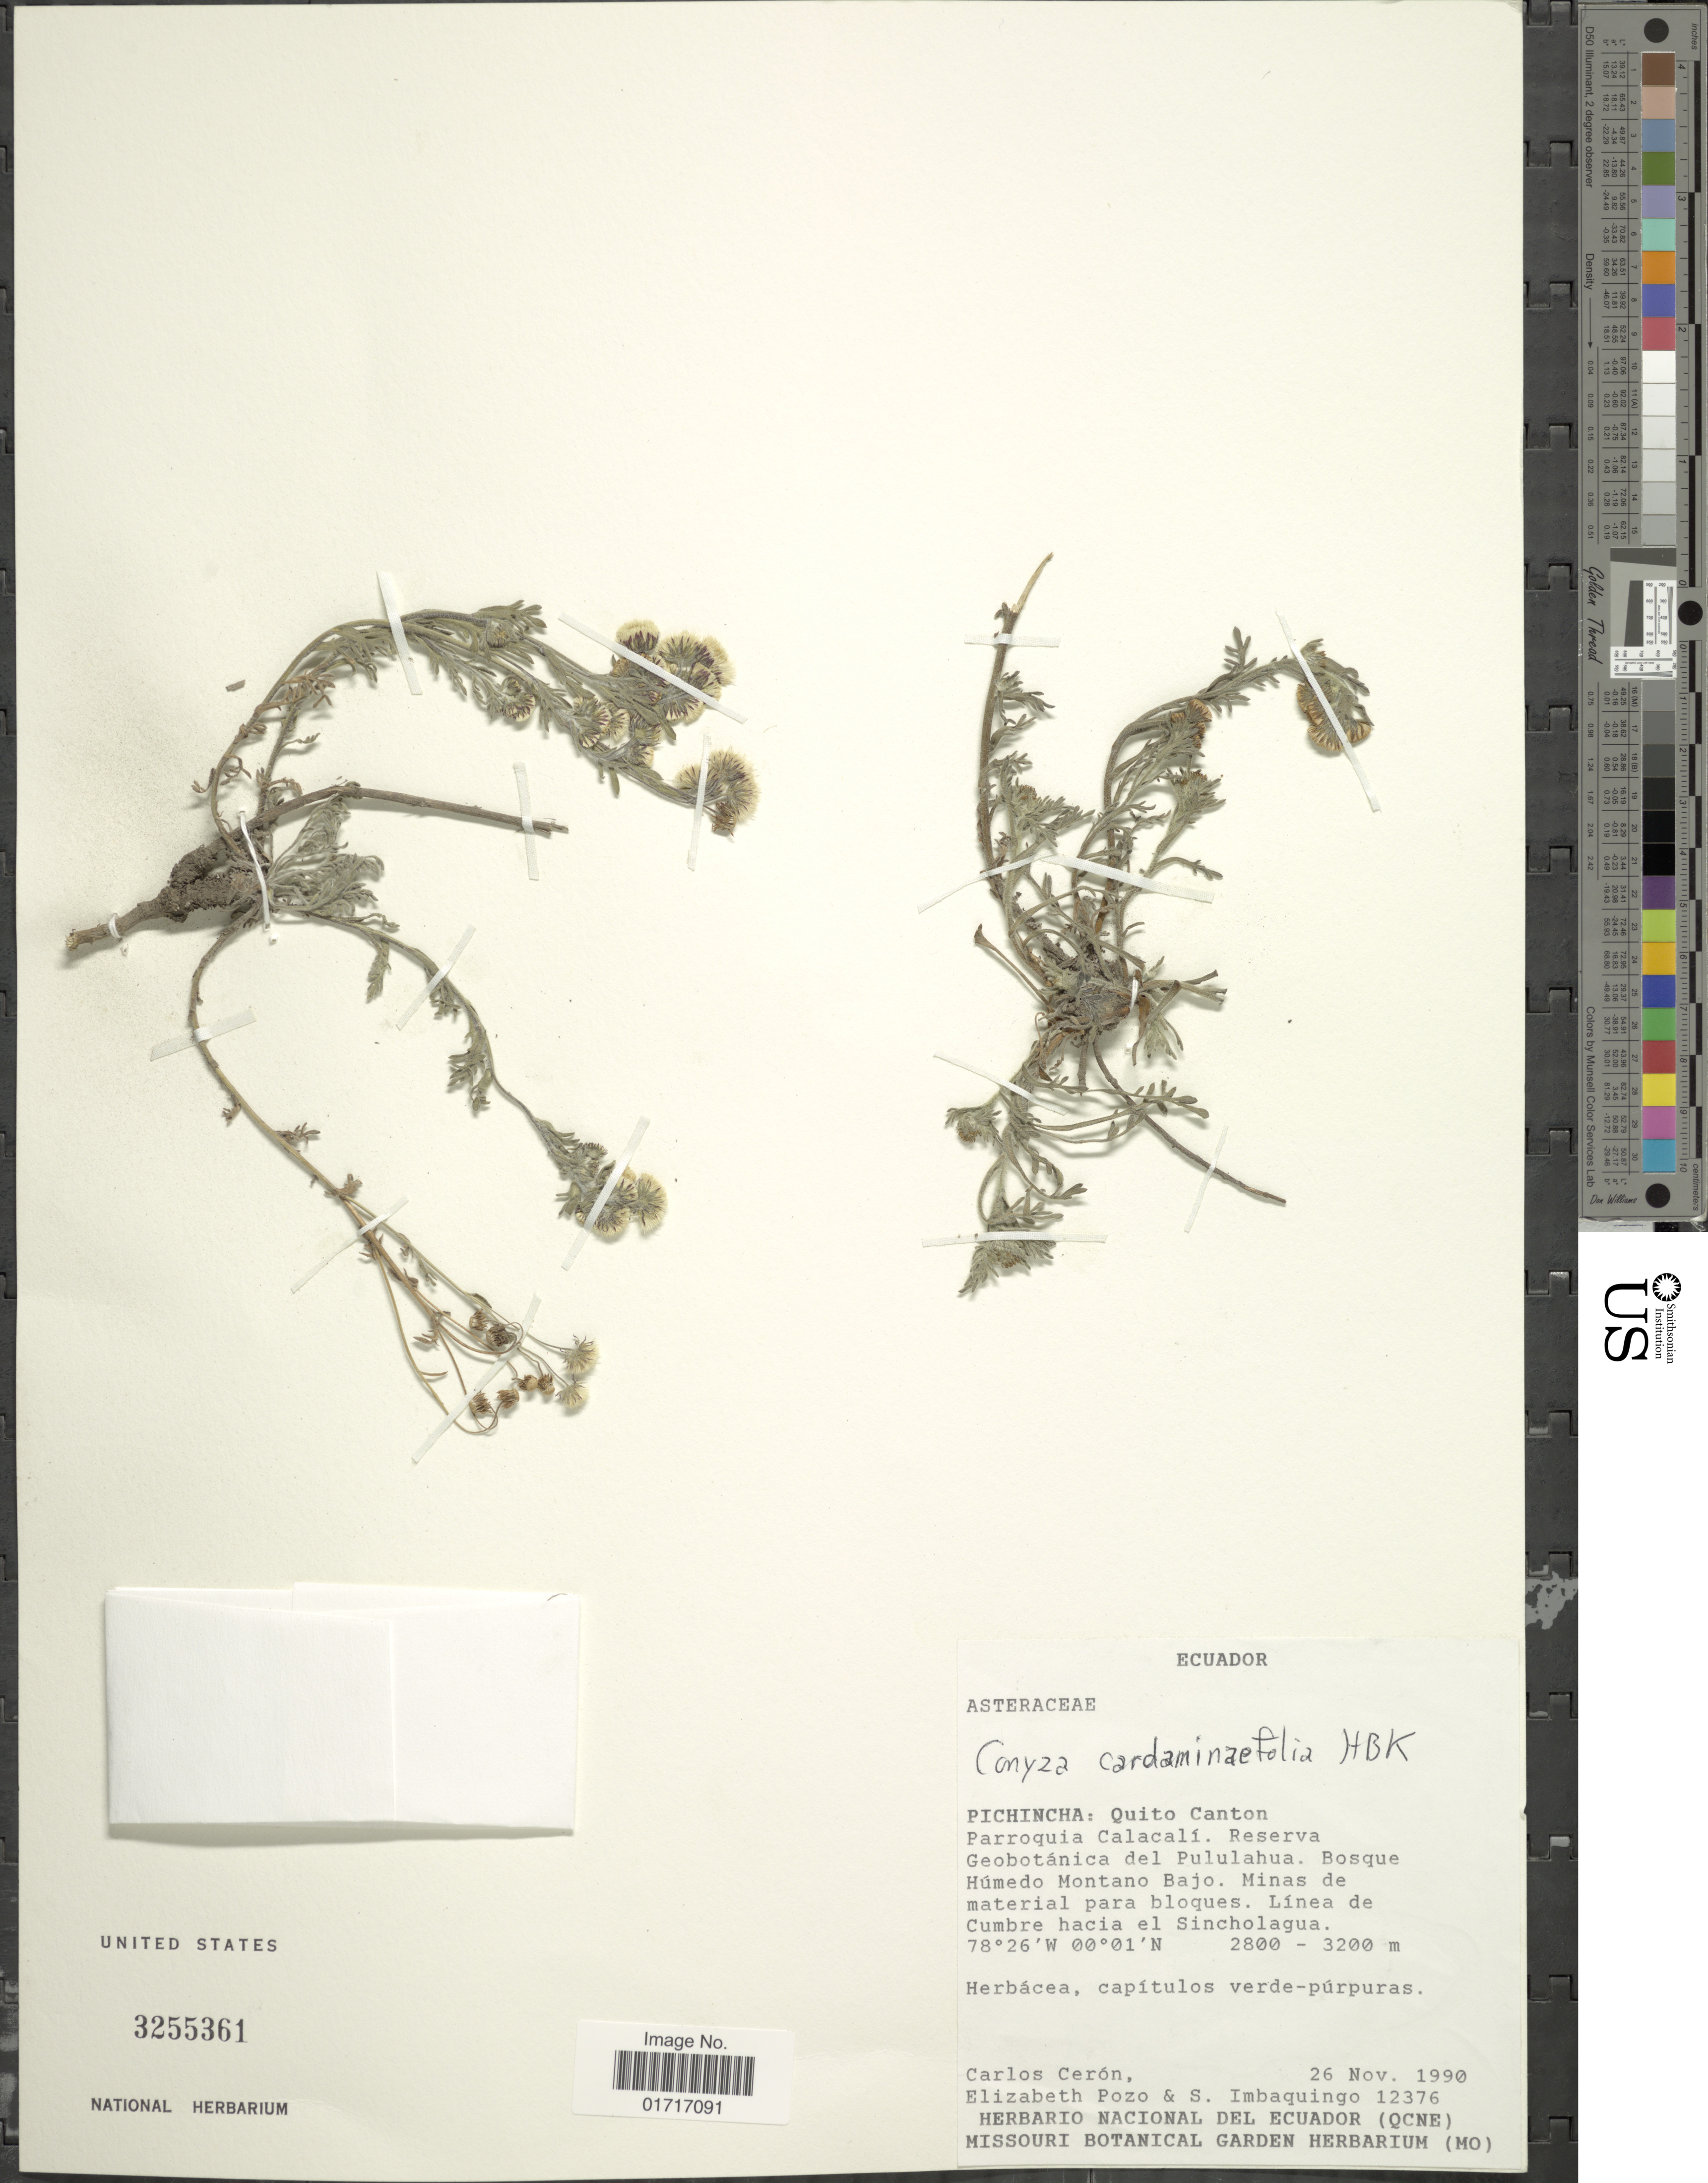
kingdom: Plantae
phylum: Tracheophyta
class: Magnoliopsida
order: Asterales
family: Asteraceae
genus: Conyza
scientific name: Conyza cardaminifolia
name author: Kunth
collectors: C. Ceron, E. Pozo & S. Imbaquingo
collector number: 12376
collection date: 1990-11-26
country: Ecuador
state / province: Pichincha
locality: Pichincha: Quito Canton, Parroquia Calacali. Reserva Geobotanica del Pululahua.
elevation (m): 2800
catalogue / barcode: US 3255361